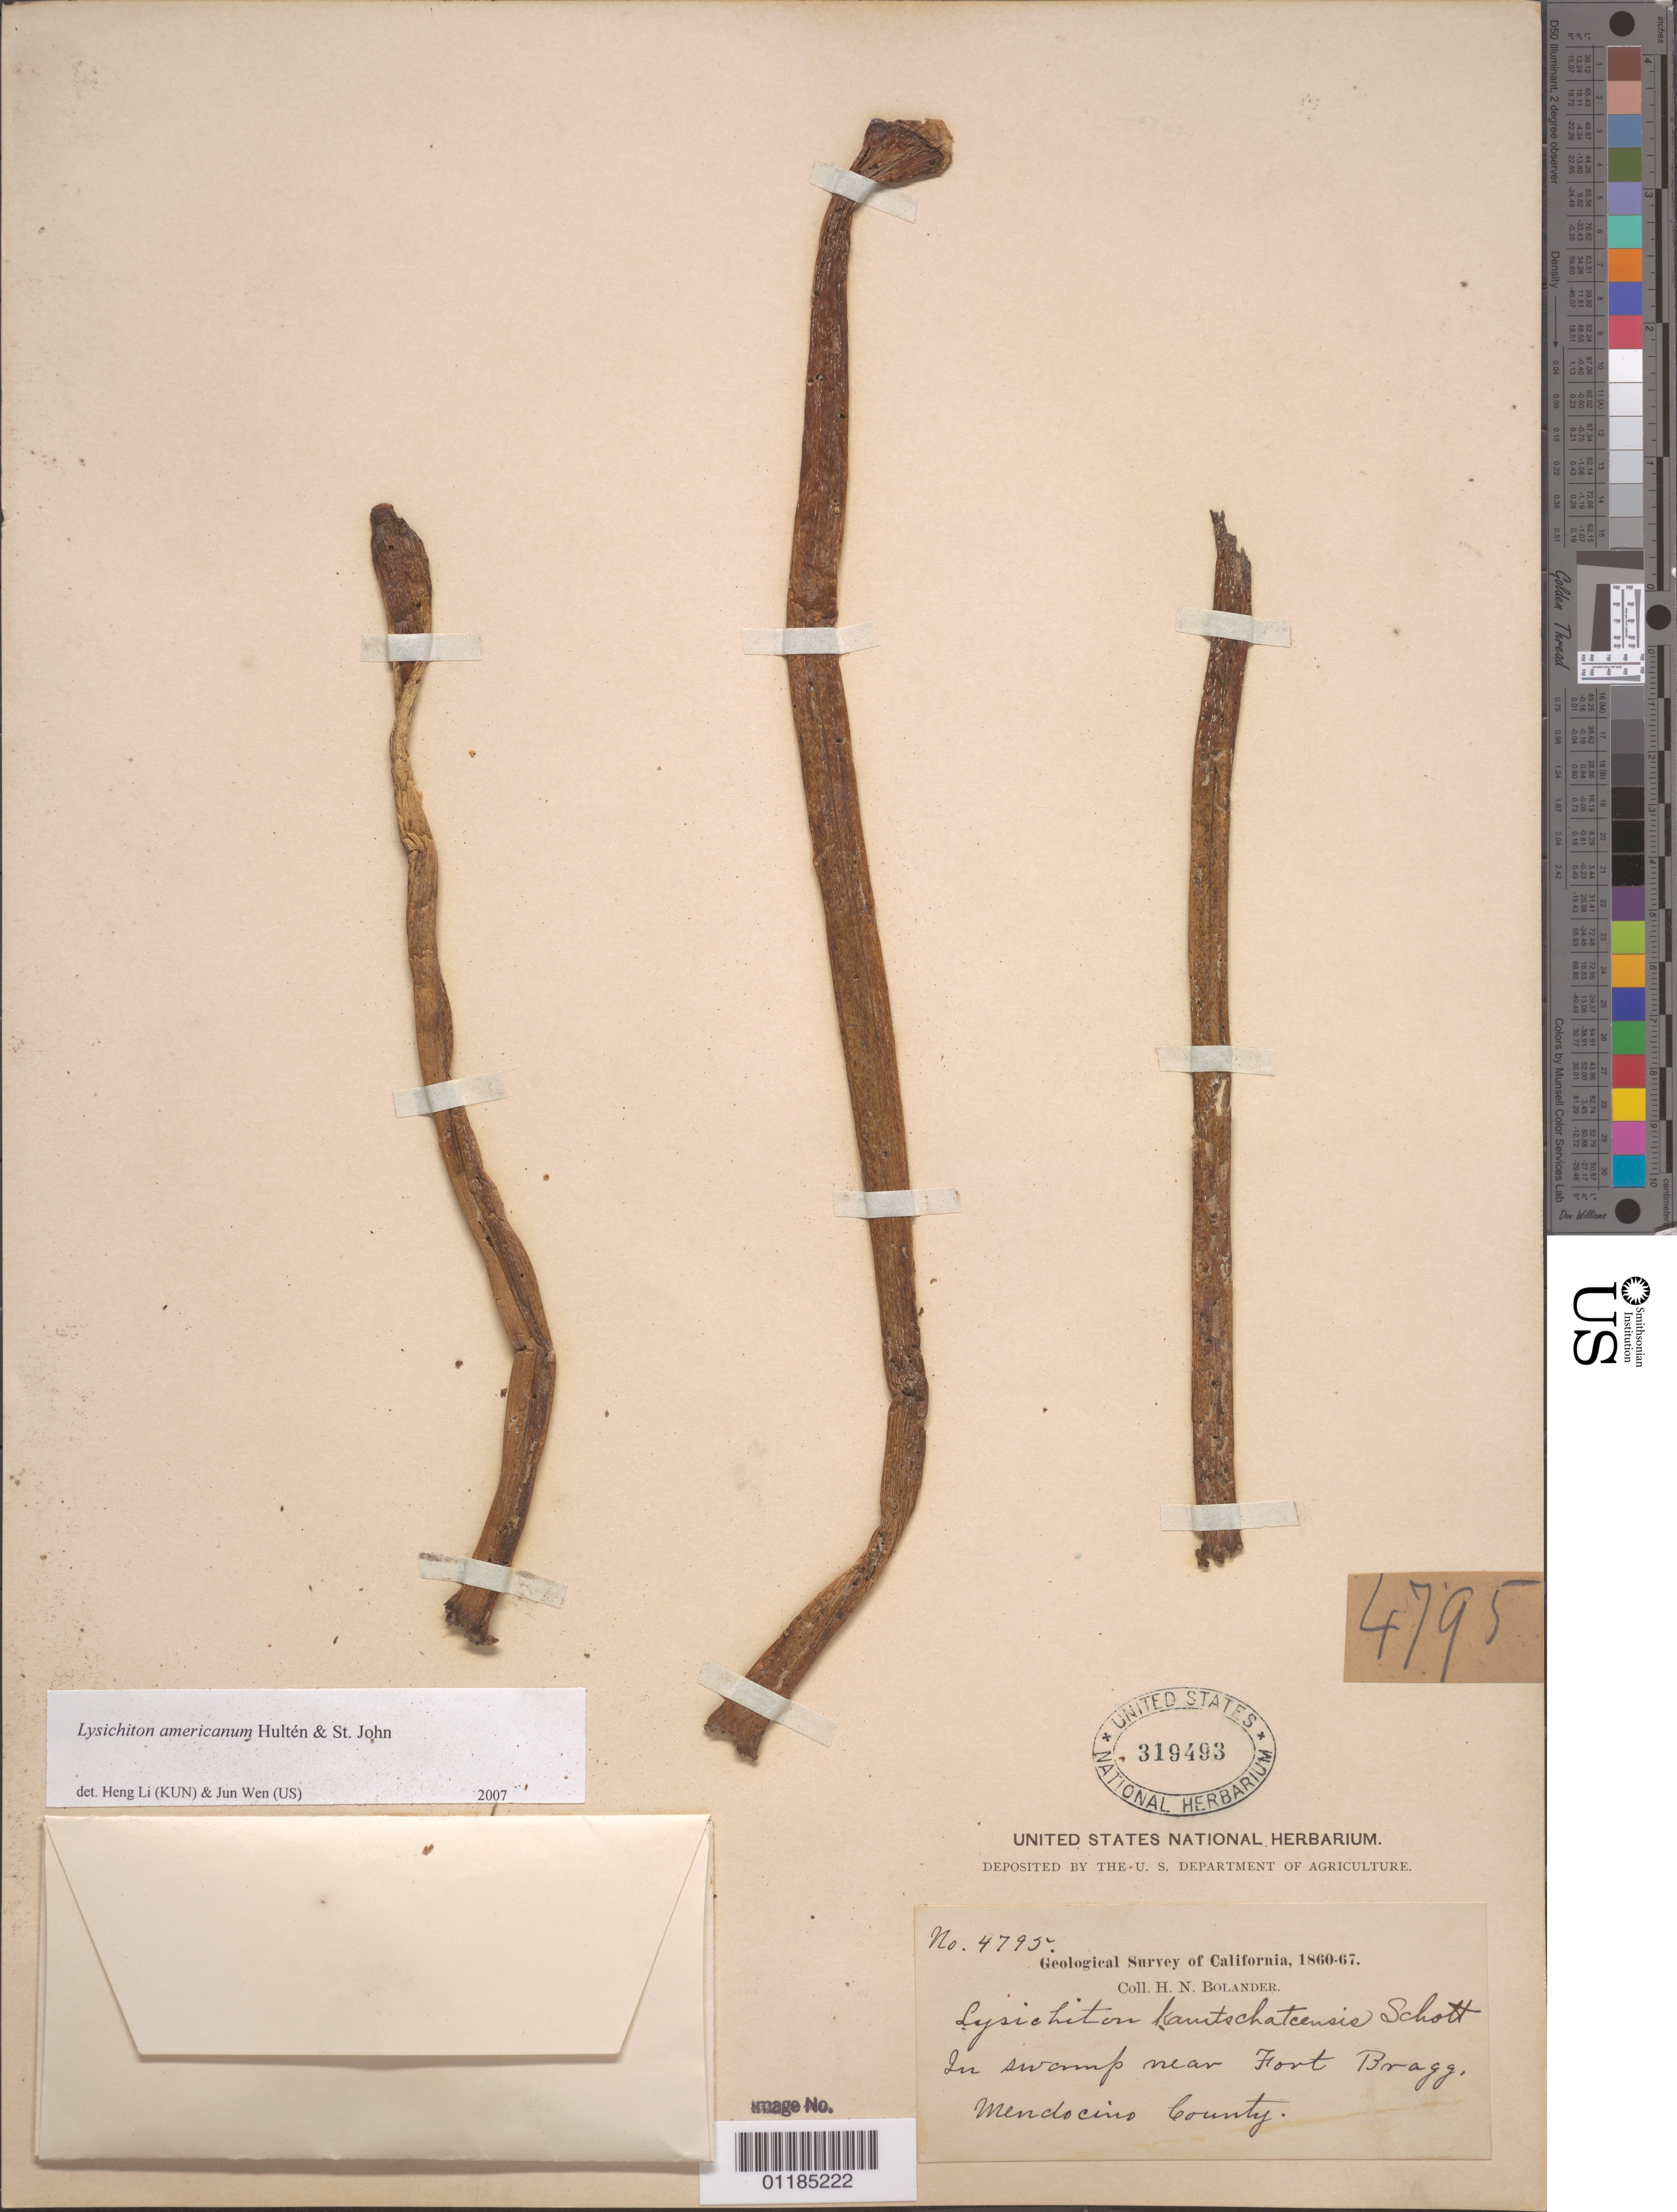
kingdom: Plantae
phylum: Tracheophyta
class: Liliopsida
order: Alismatales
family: Araceae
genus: Lysichiton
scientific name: Lysichiton americanus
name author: Hultén & H. St. John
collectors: H. Bolander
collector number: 4795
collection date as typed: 1860 to -- --- 1867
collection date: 1860/1867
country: United States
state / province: California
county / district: Mendocino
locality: In swamp near Fort Bragg.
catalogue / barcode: US 319493